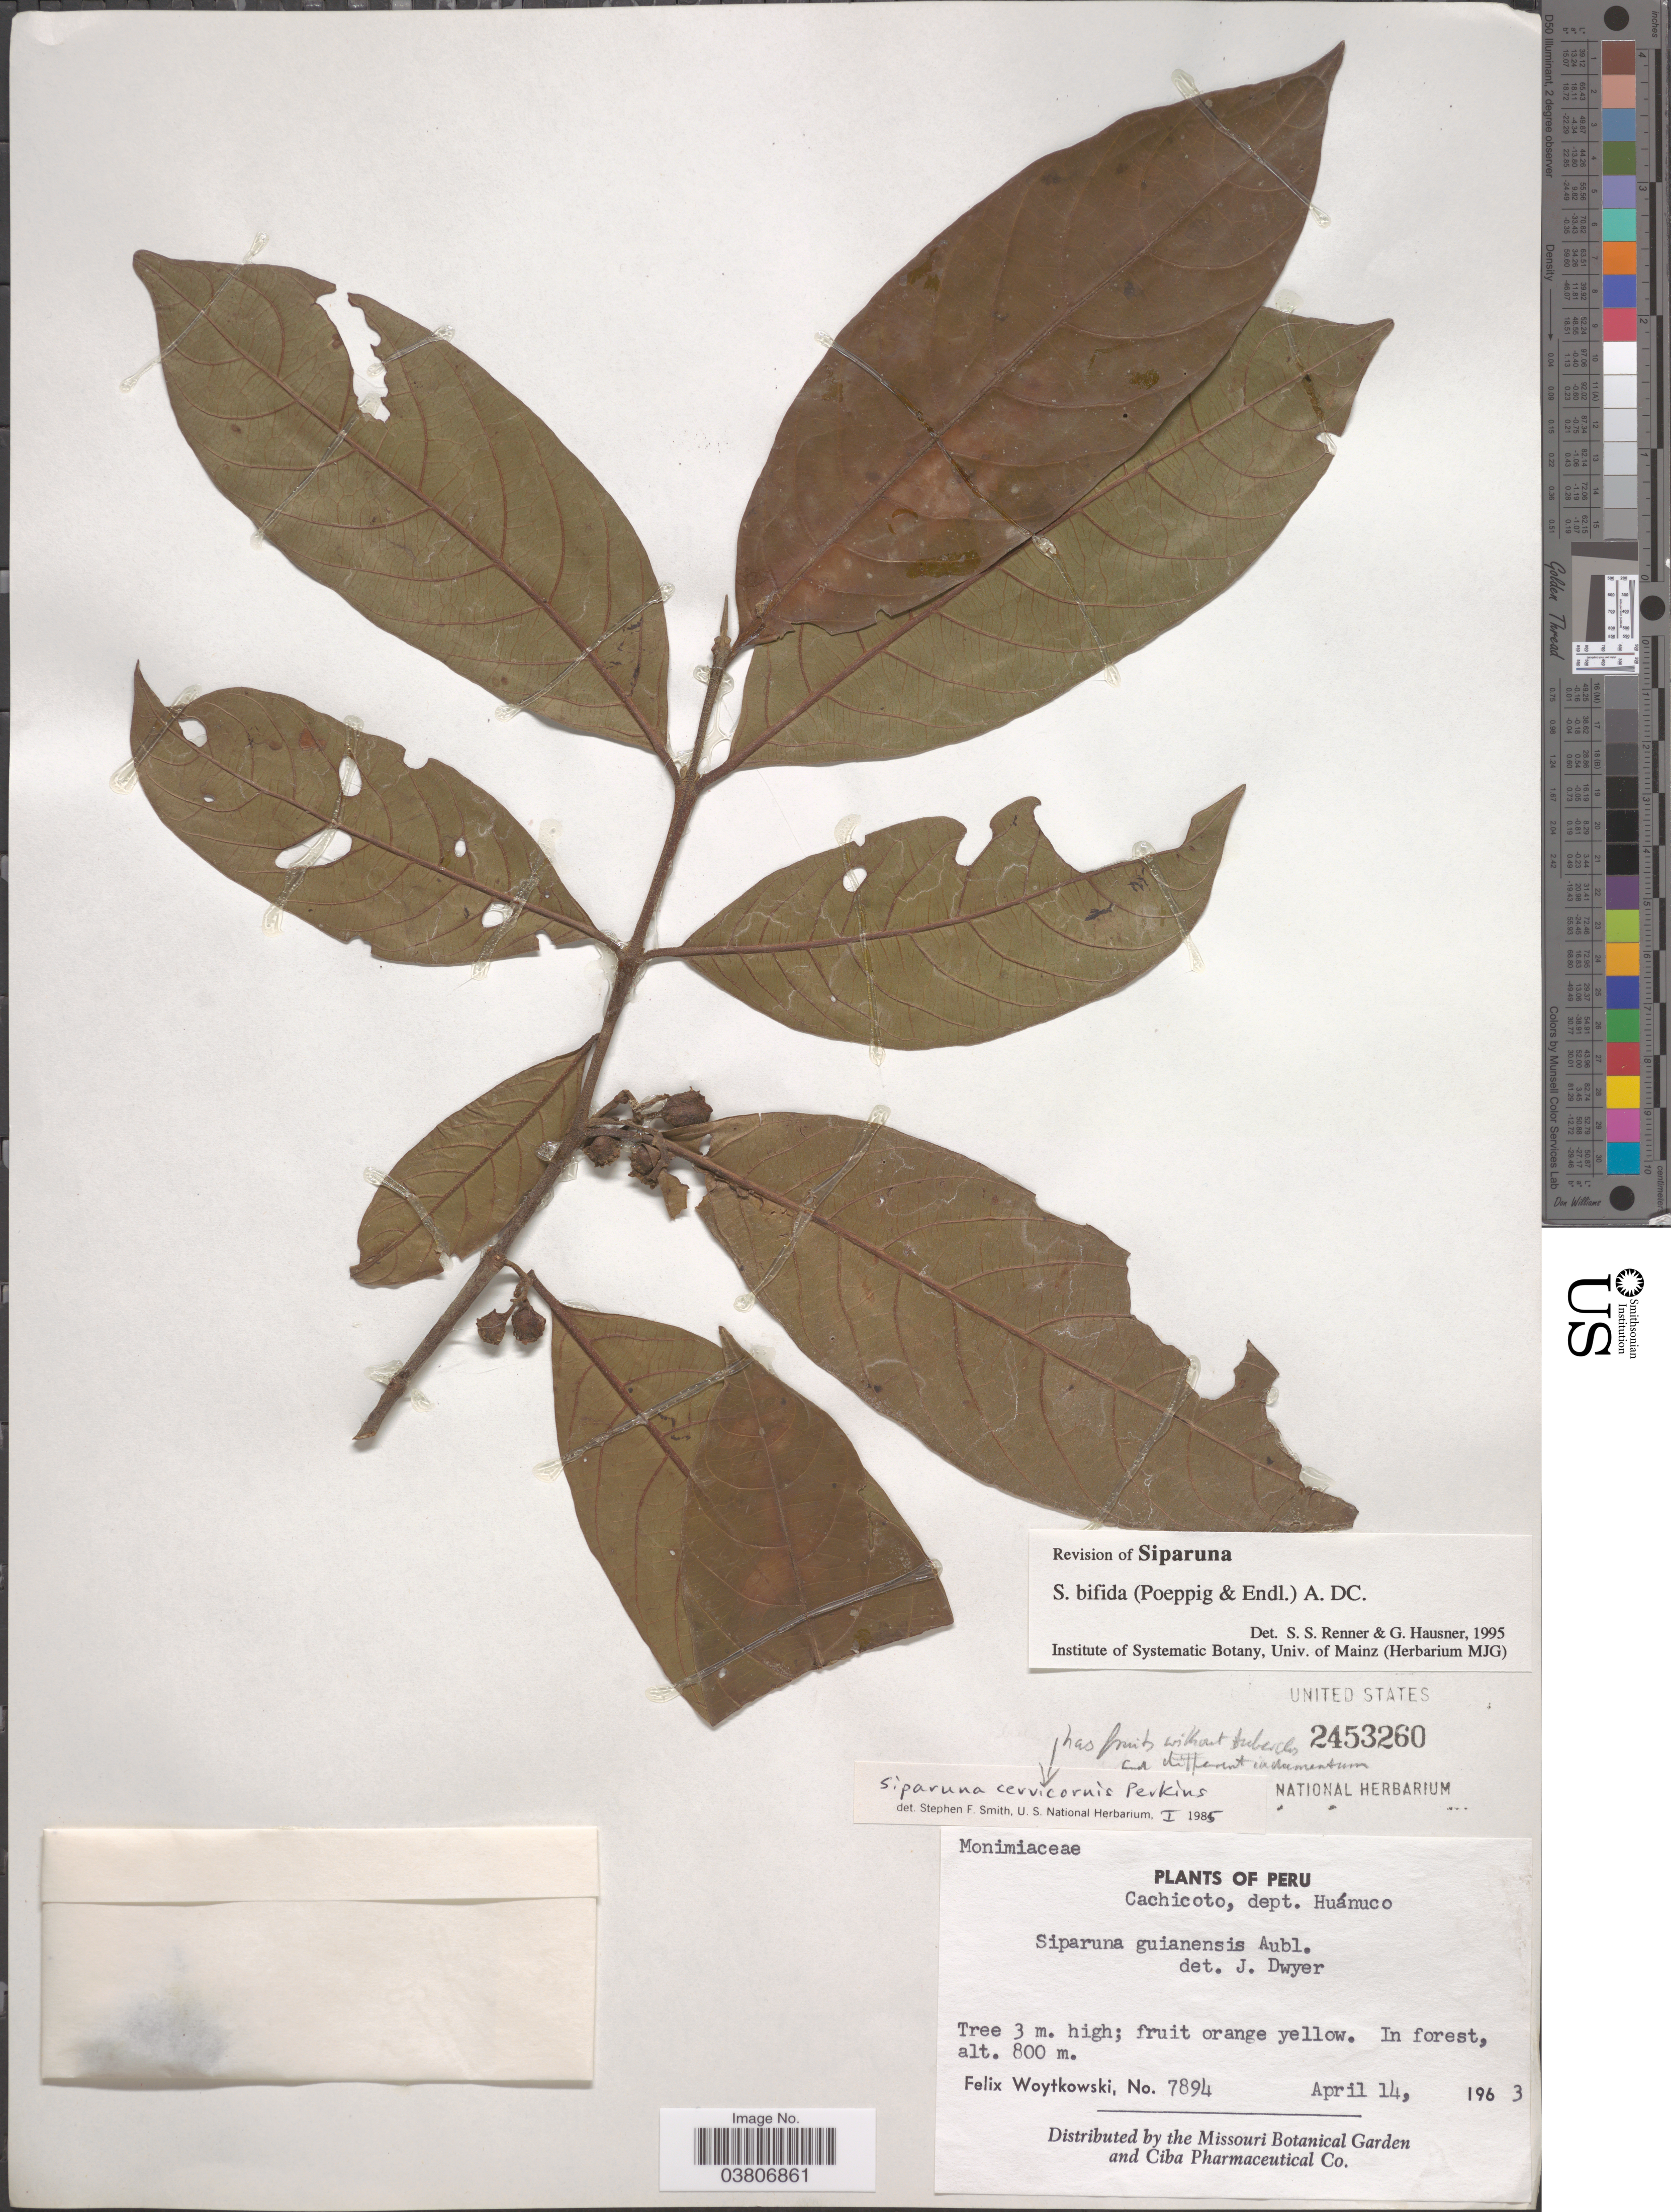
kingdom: Plantae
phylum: Tracheophyta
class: Magnoliopsida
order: Laurales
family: Siparunaceae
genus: Siparuna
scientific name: Siparuna bifida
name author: (Poepp. & Endl.) A. DC.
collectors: F. Woytkowski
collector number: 7894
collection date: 1963-04-14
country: Peru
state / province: Huánuco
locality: Cachicota, dept. Huánuco.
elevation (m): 800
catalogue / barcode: US 2453260